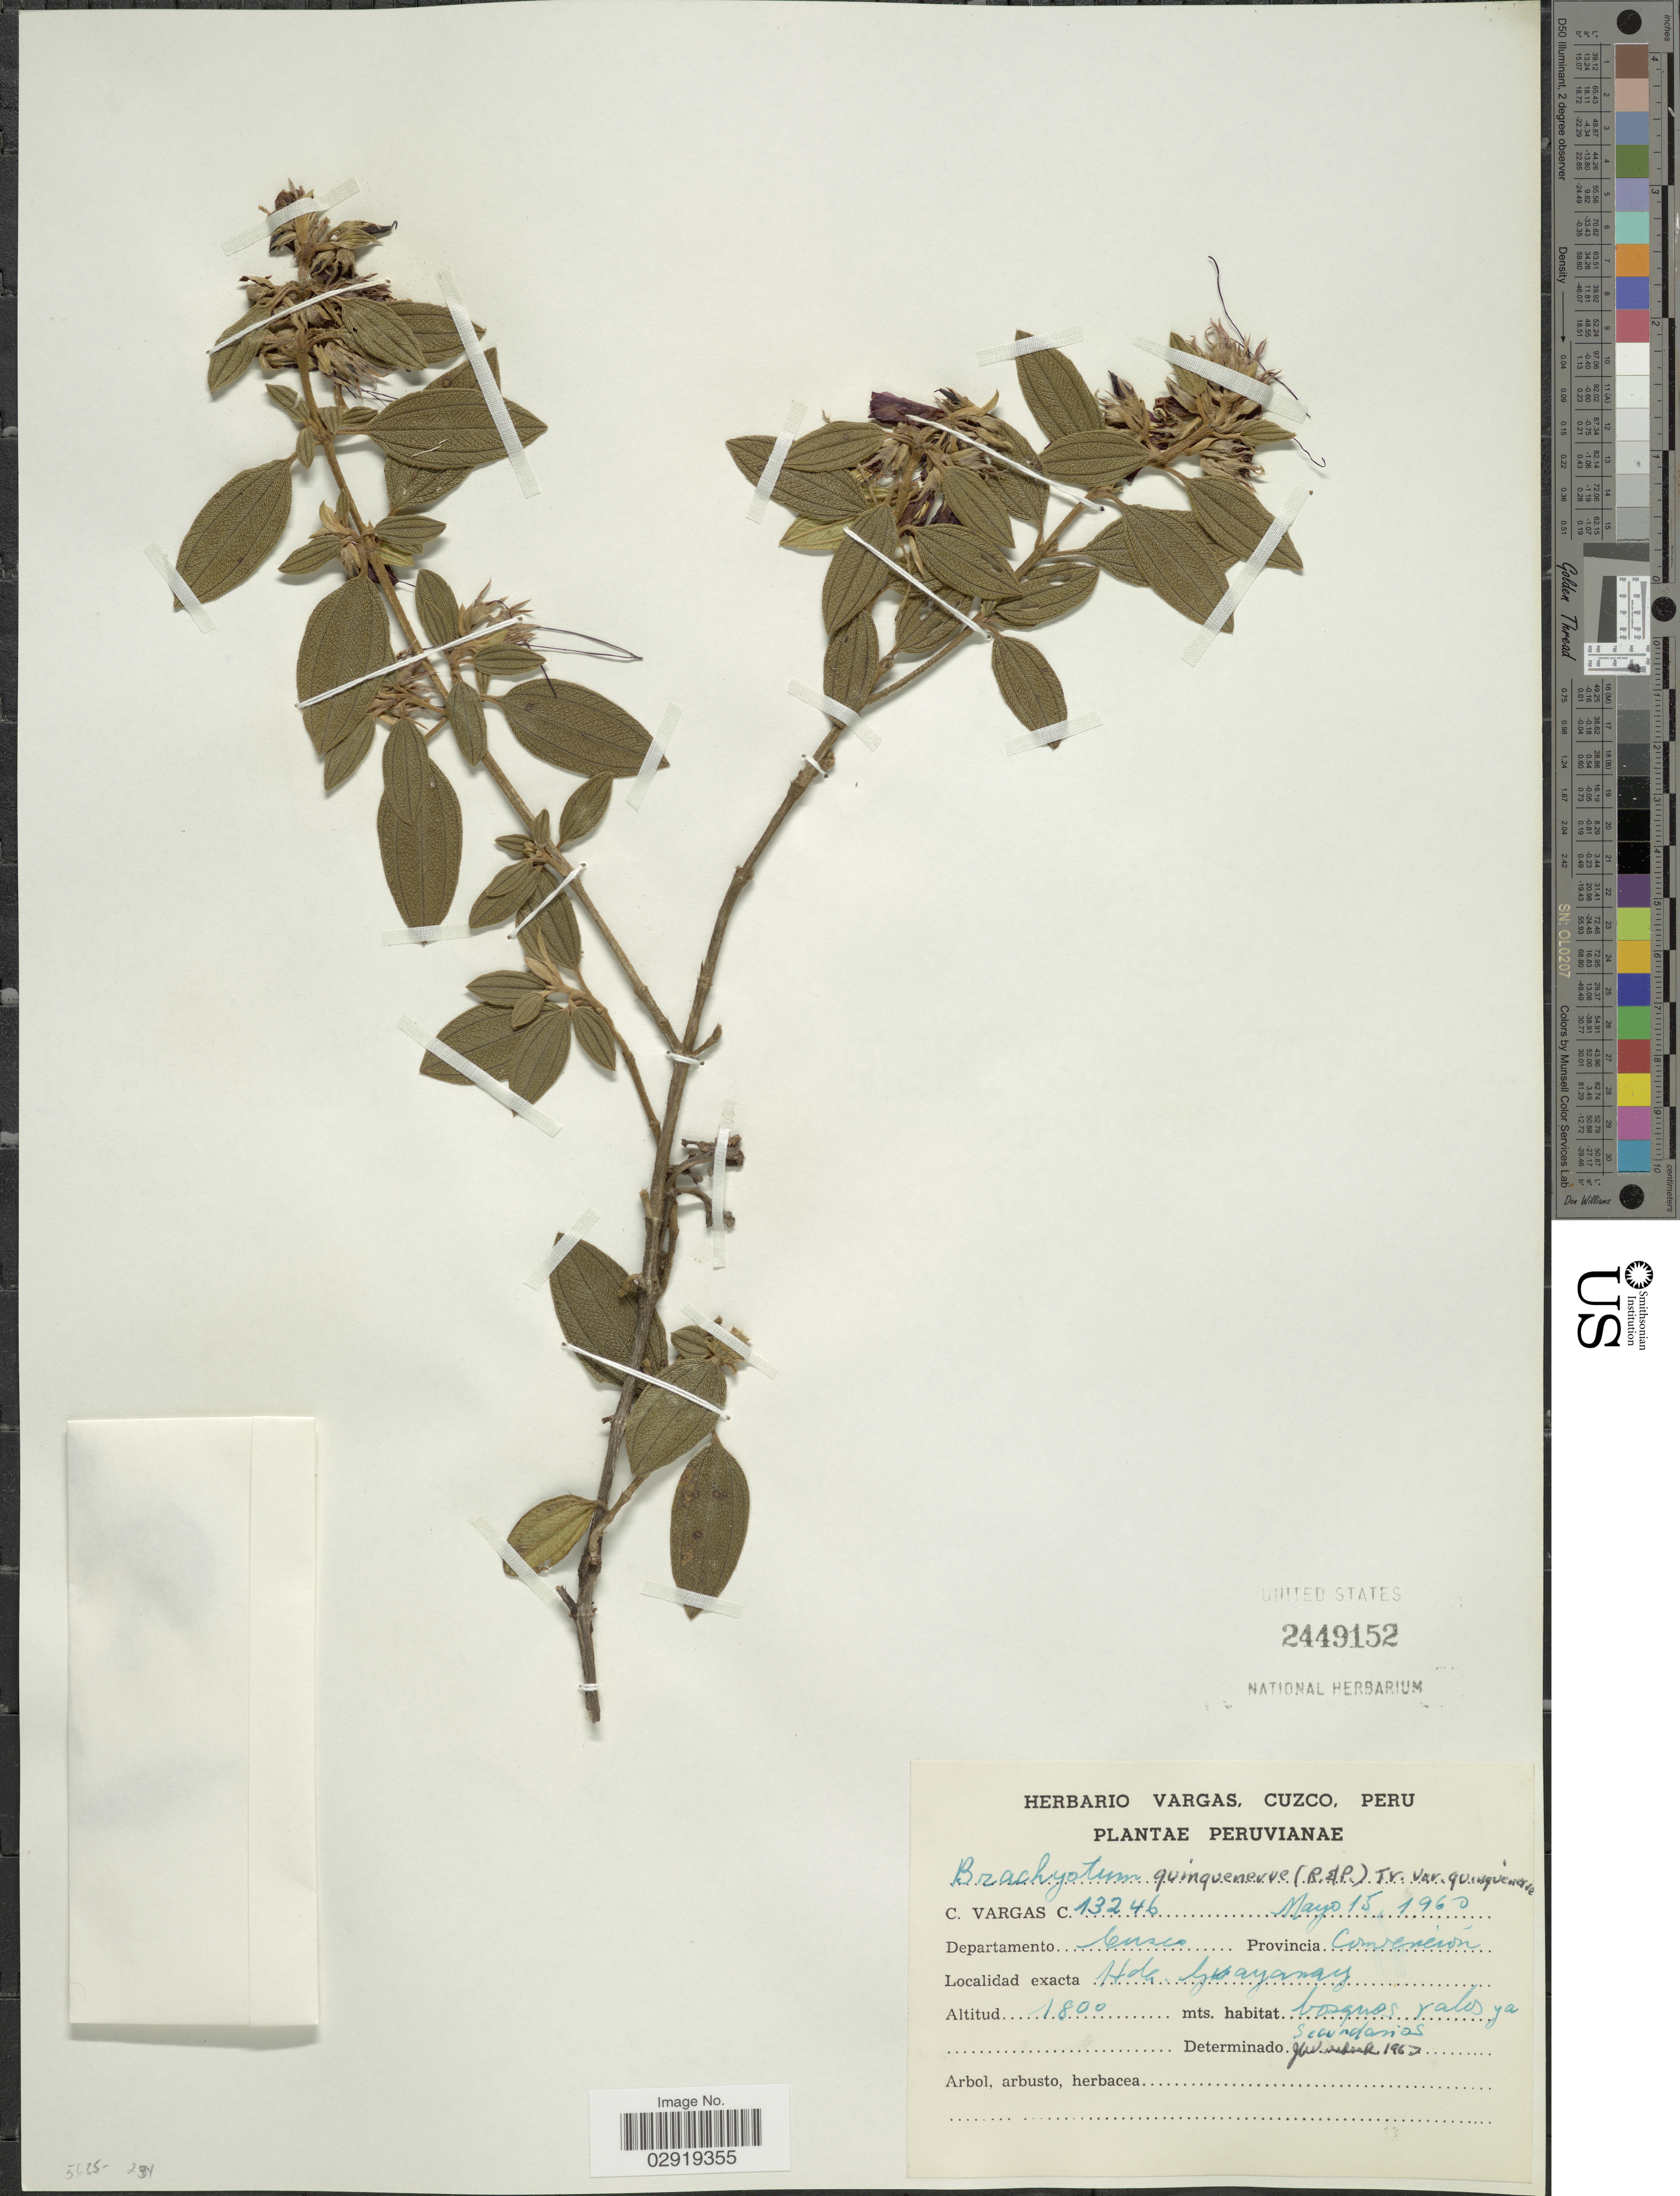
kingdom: Plantae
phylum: Tracheophyta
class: Magnoliopsida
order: Myrtales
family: Melastomataceae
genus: Brachyotum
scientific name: Brachyotum quinquenerve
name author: (Ruiz & Pav.) Triana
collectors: C. Vargas Calderón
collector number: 13246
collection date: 1960-05-15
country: Peru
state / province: Cusco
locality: Departamento Cuzco. Provincia Convención. Hda Huayanay.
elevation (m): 1800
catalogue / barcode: US 2449152